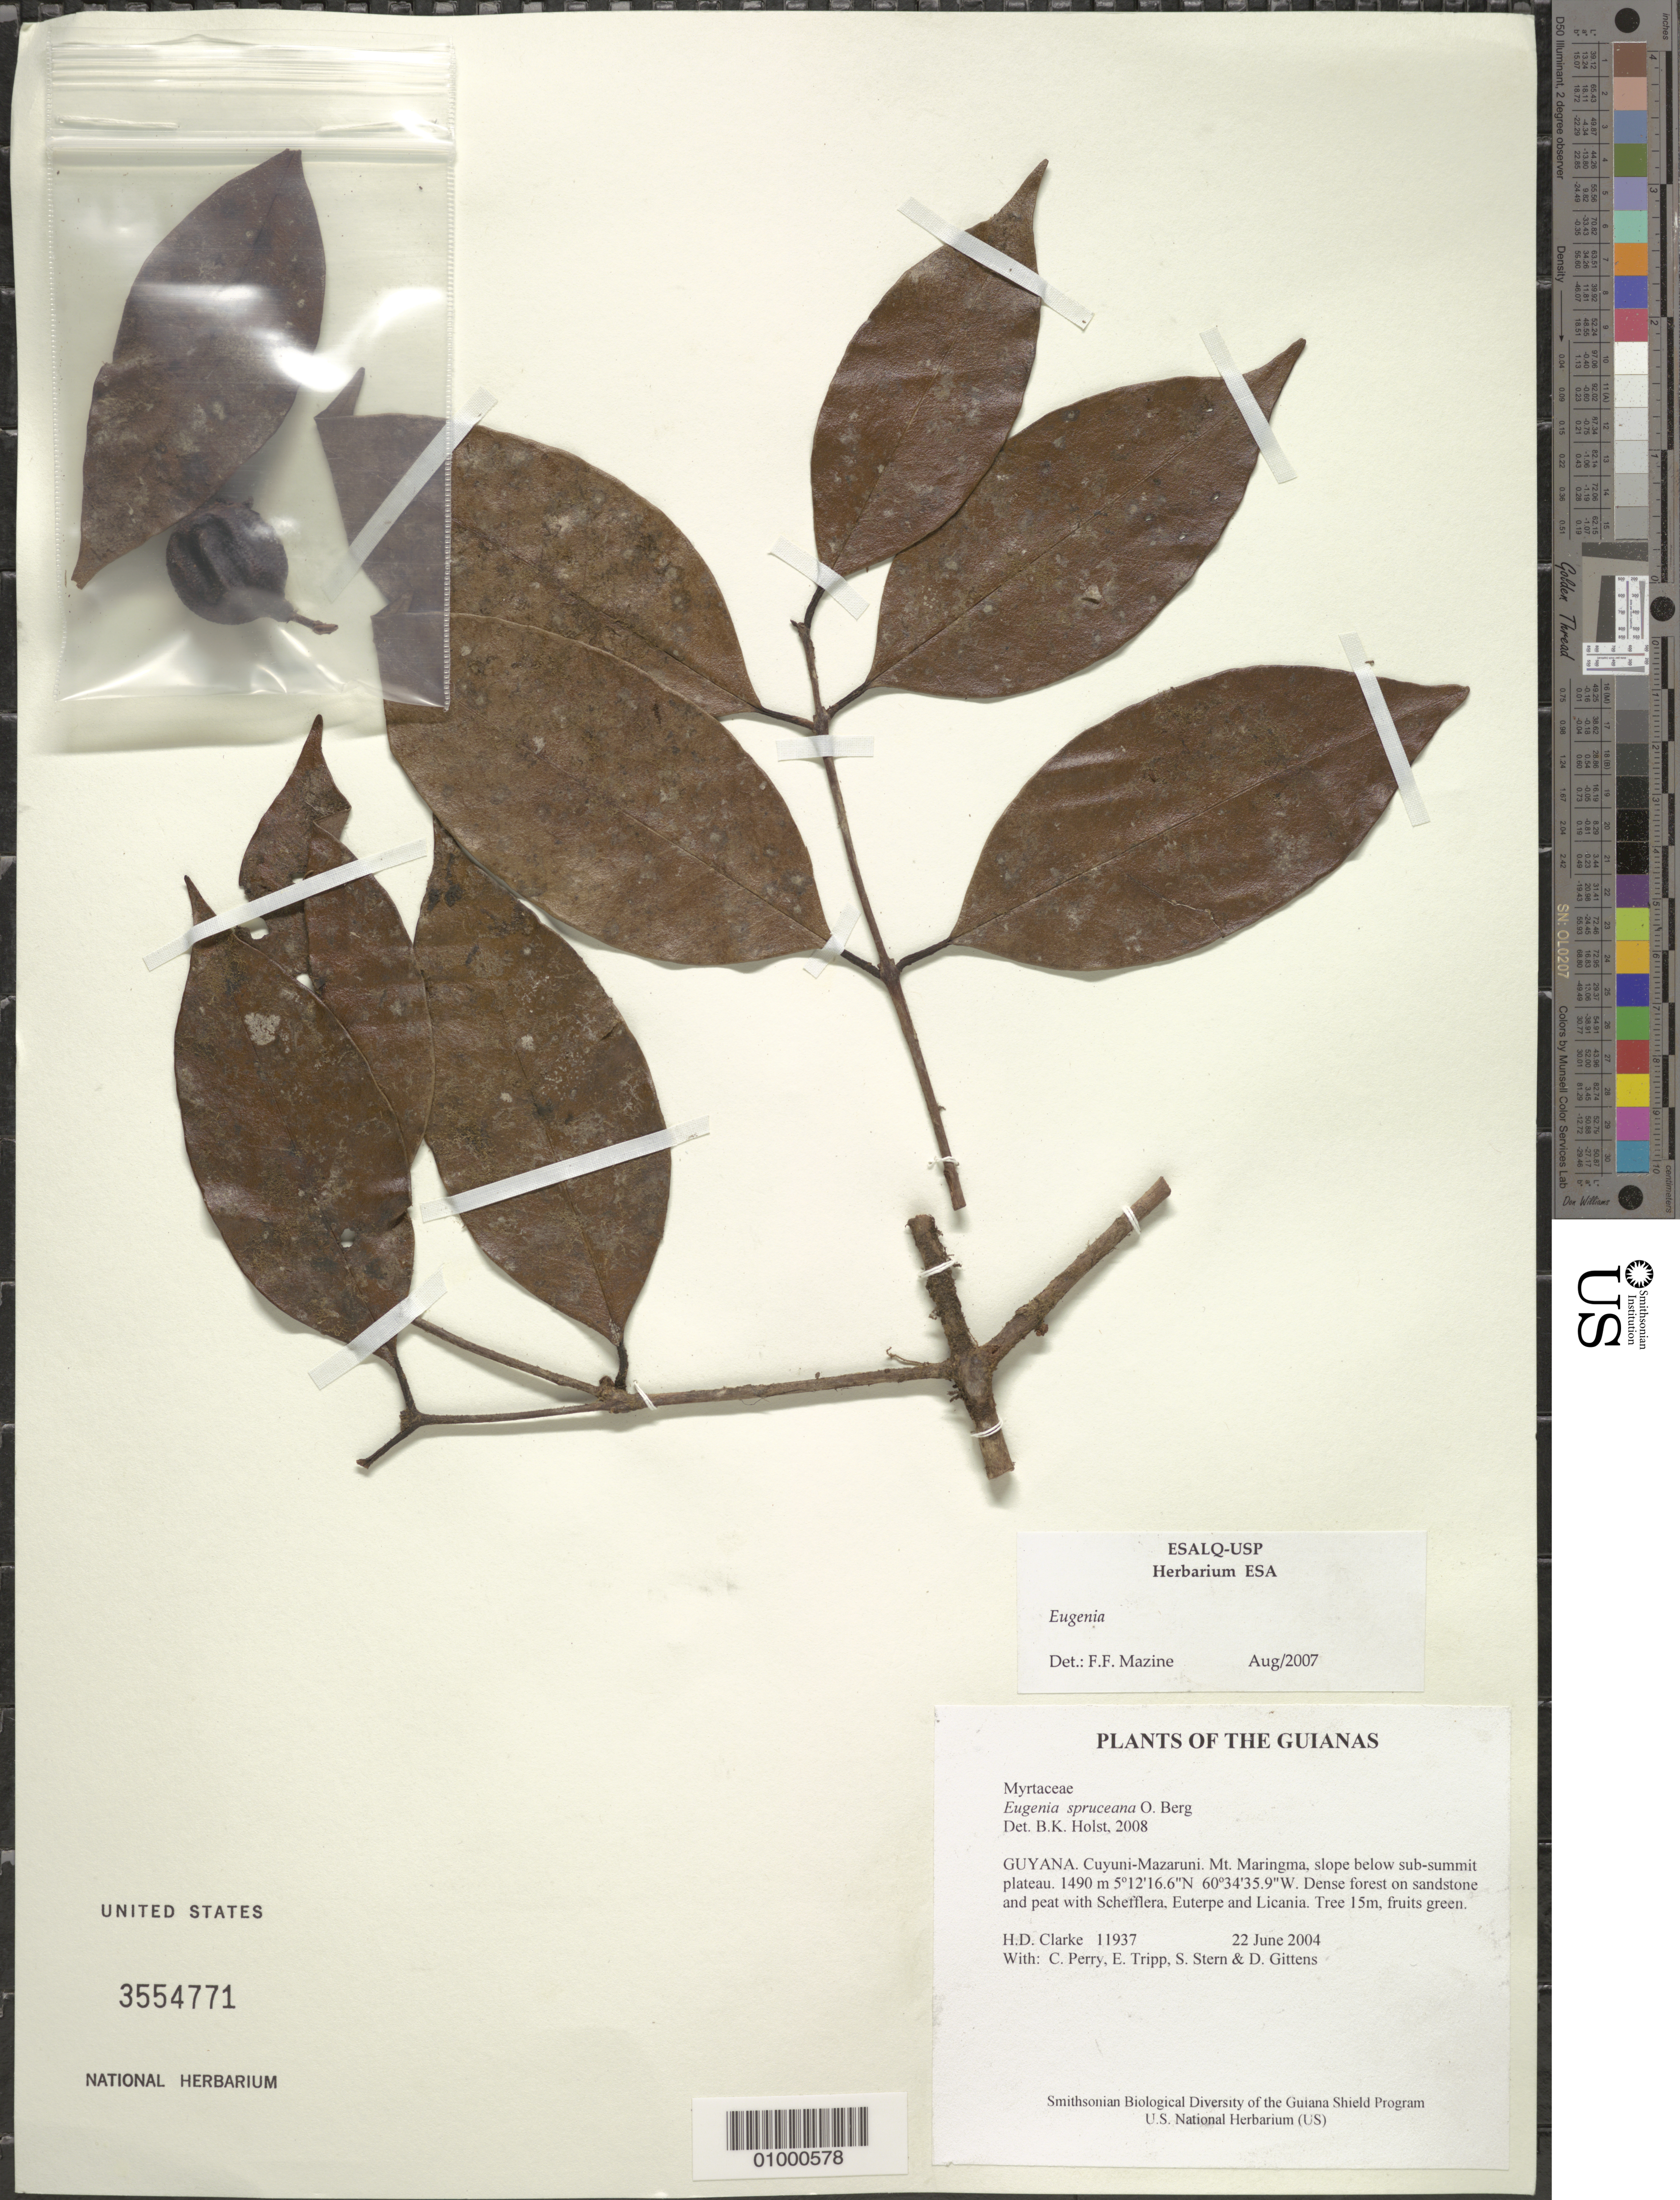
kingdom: Plantae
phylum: Tracheophyta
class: Magnoliopsida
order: Myrtales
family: Myrtaceae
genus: Eugenia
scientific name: Eugenia spruceana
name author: O. Berg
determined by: Holst, Bruce K.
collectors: H. D. Clarke, C. Perry, E. Tripp, S. R. Stern & D. Gittens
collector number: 11937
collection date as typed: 22 June 2004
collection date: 2004-06-22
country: Guyana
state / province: Cuyuni-Mazaruni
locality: Mt. Maringma, slope below sub-summit plateau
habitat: Dense forest on sandstone and peat with Schefflera, Euterpe and Licania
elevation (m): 1490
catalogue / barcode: US 3554771